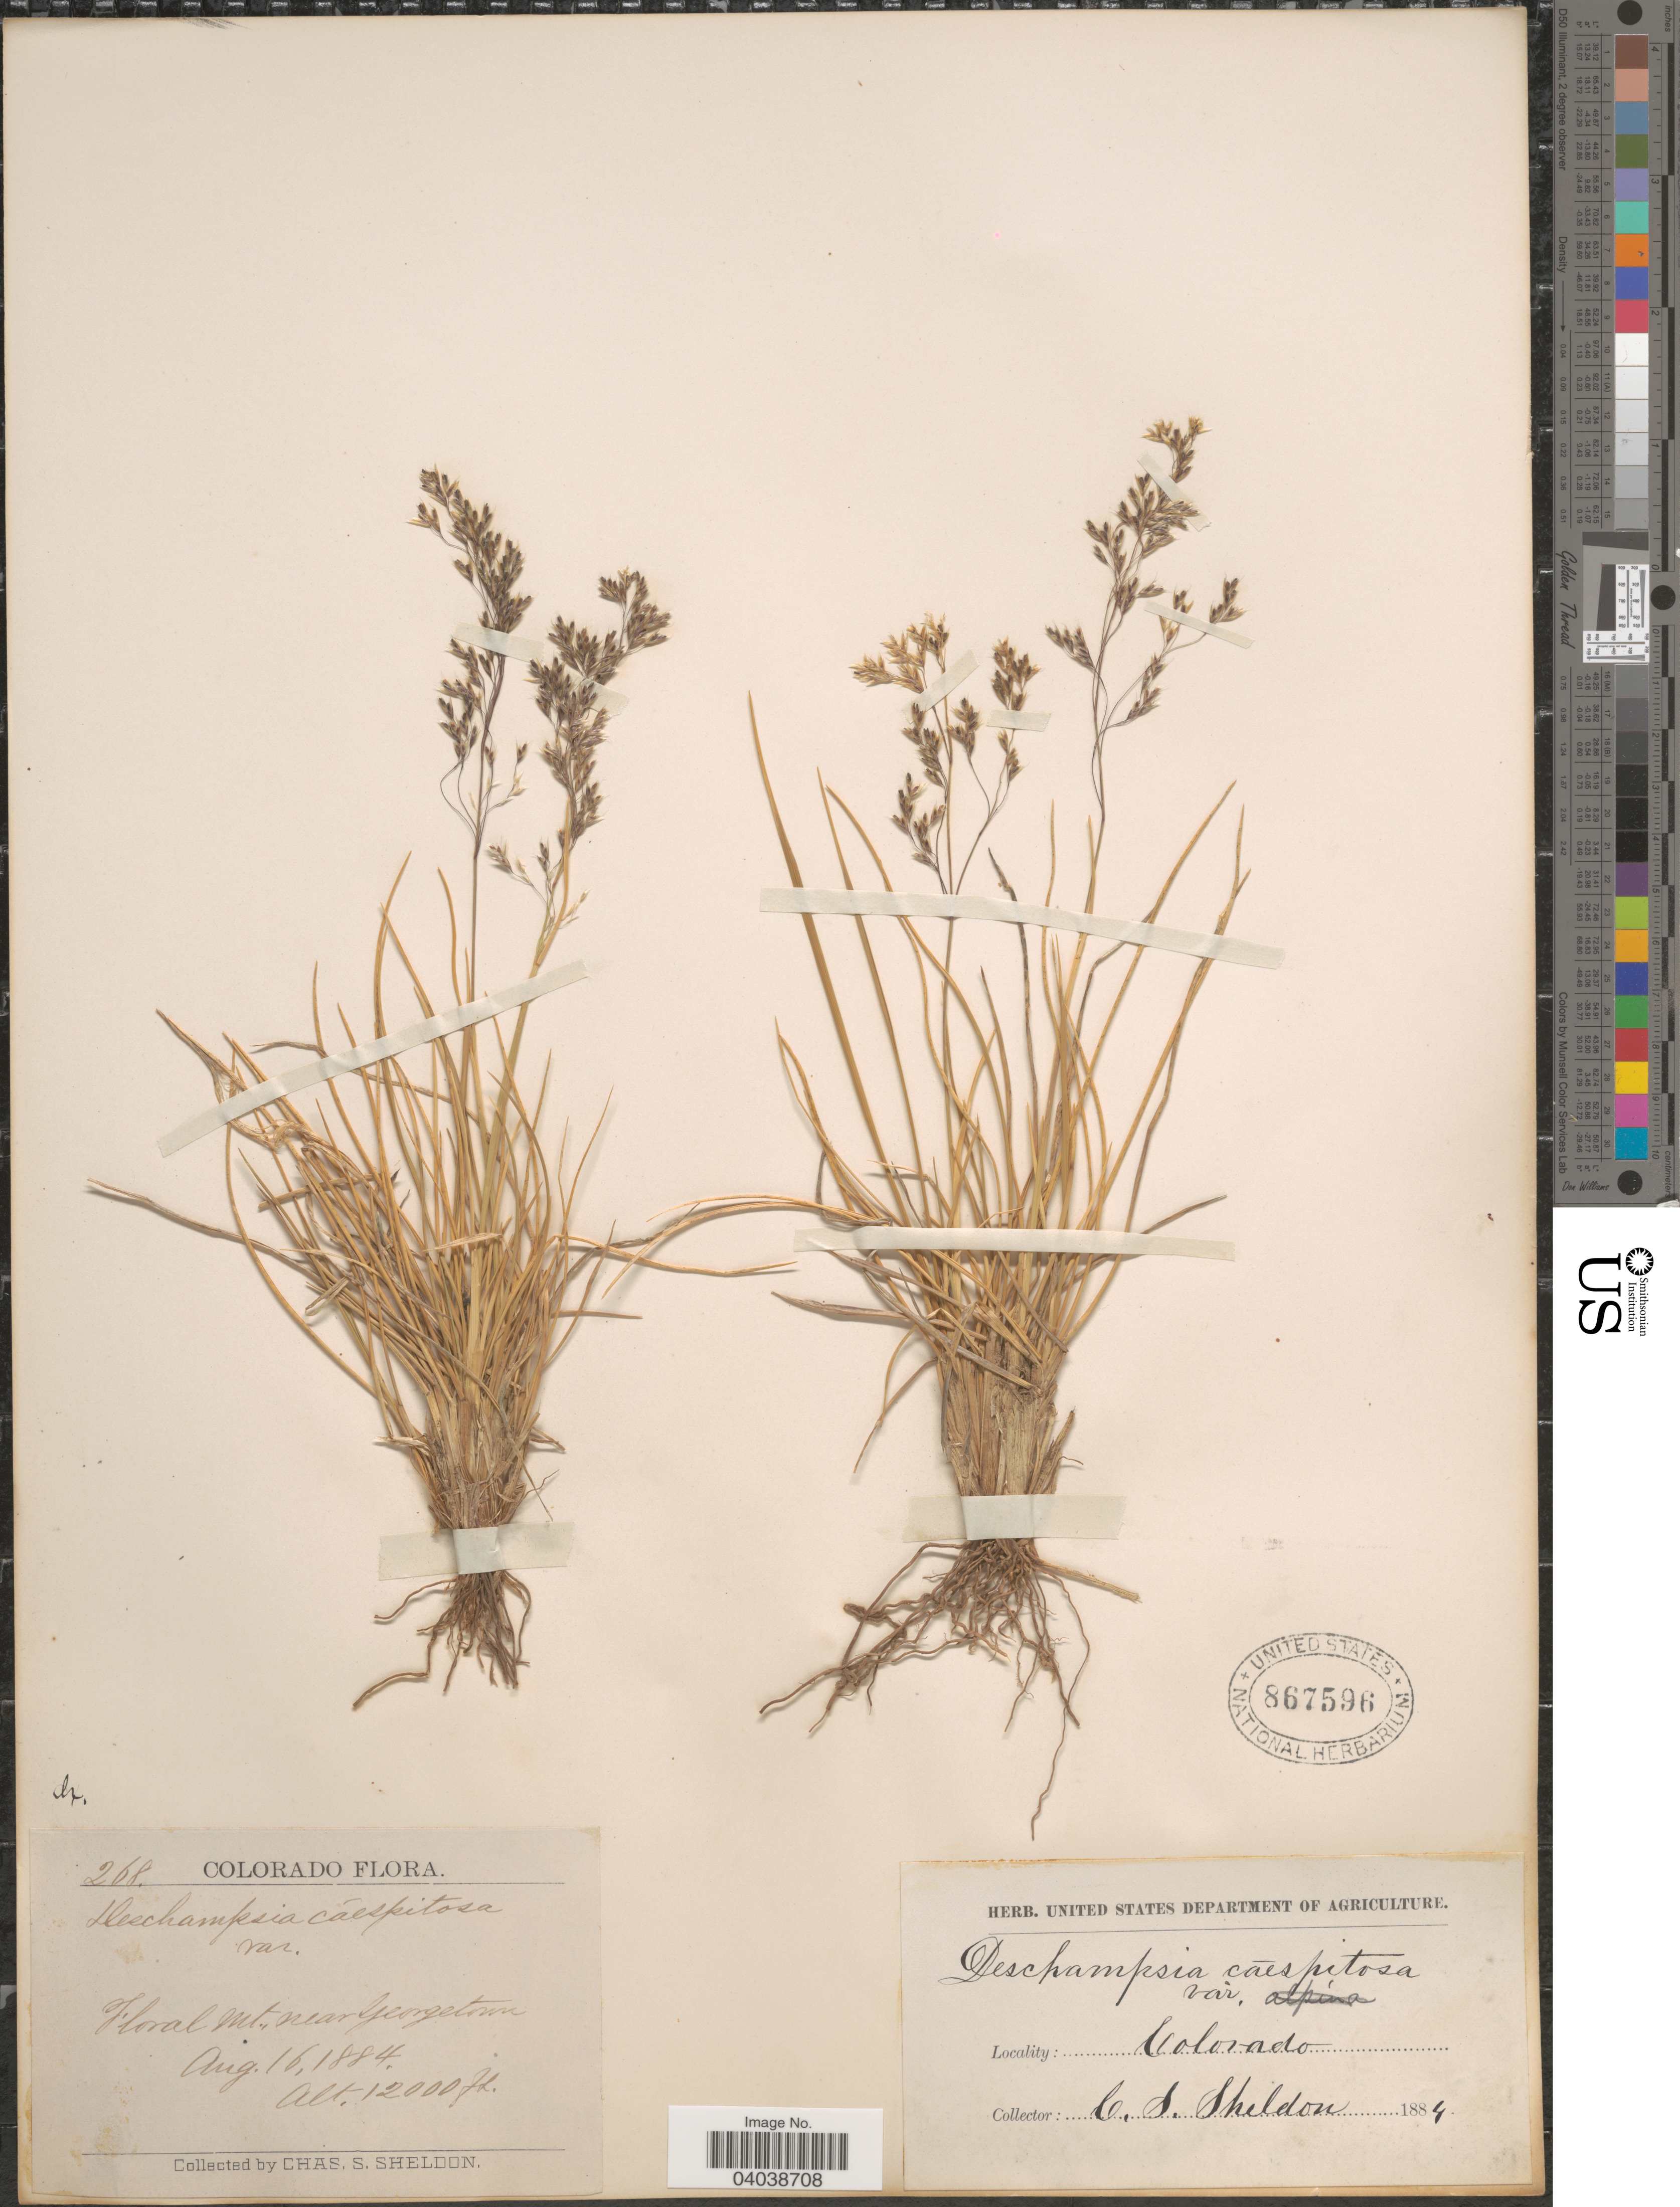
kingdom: Plantae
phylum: Tracheophyta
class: Liliopsida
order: Poales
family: Poaceae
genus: Deschampsia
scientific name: Deschampsia cespitosa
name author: (L.) P. Beauv.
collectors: C. S. Sheldon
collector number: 268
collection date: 1884-08-16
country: United States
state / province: Colorado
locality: Floral Mt., near Georgetown.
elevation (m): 3658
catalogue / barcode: US 867596